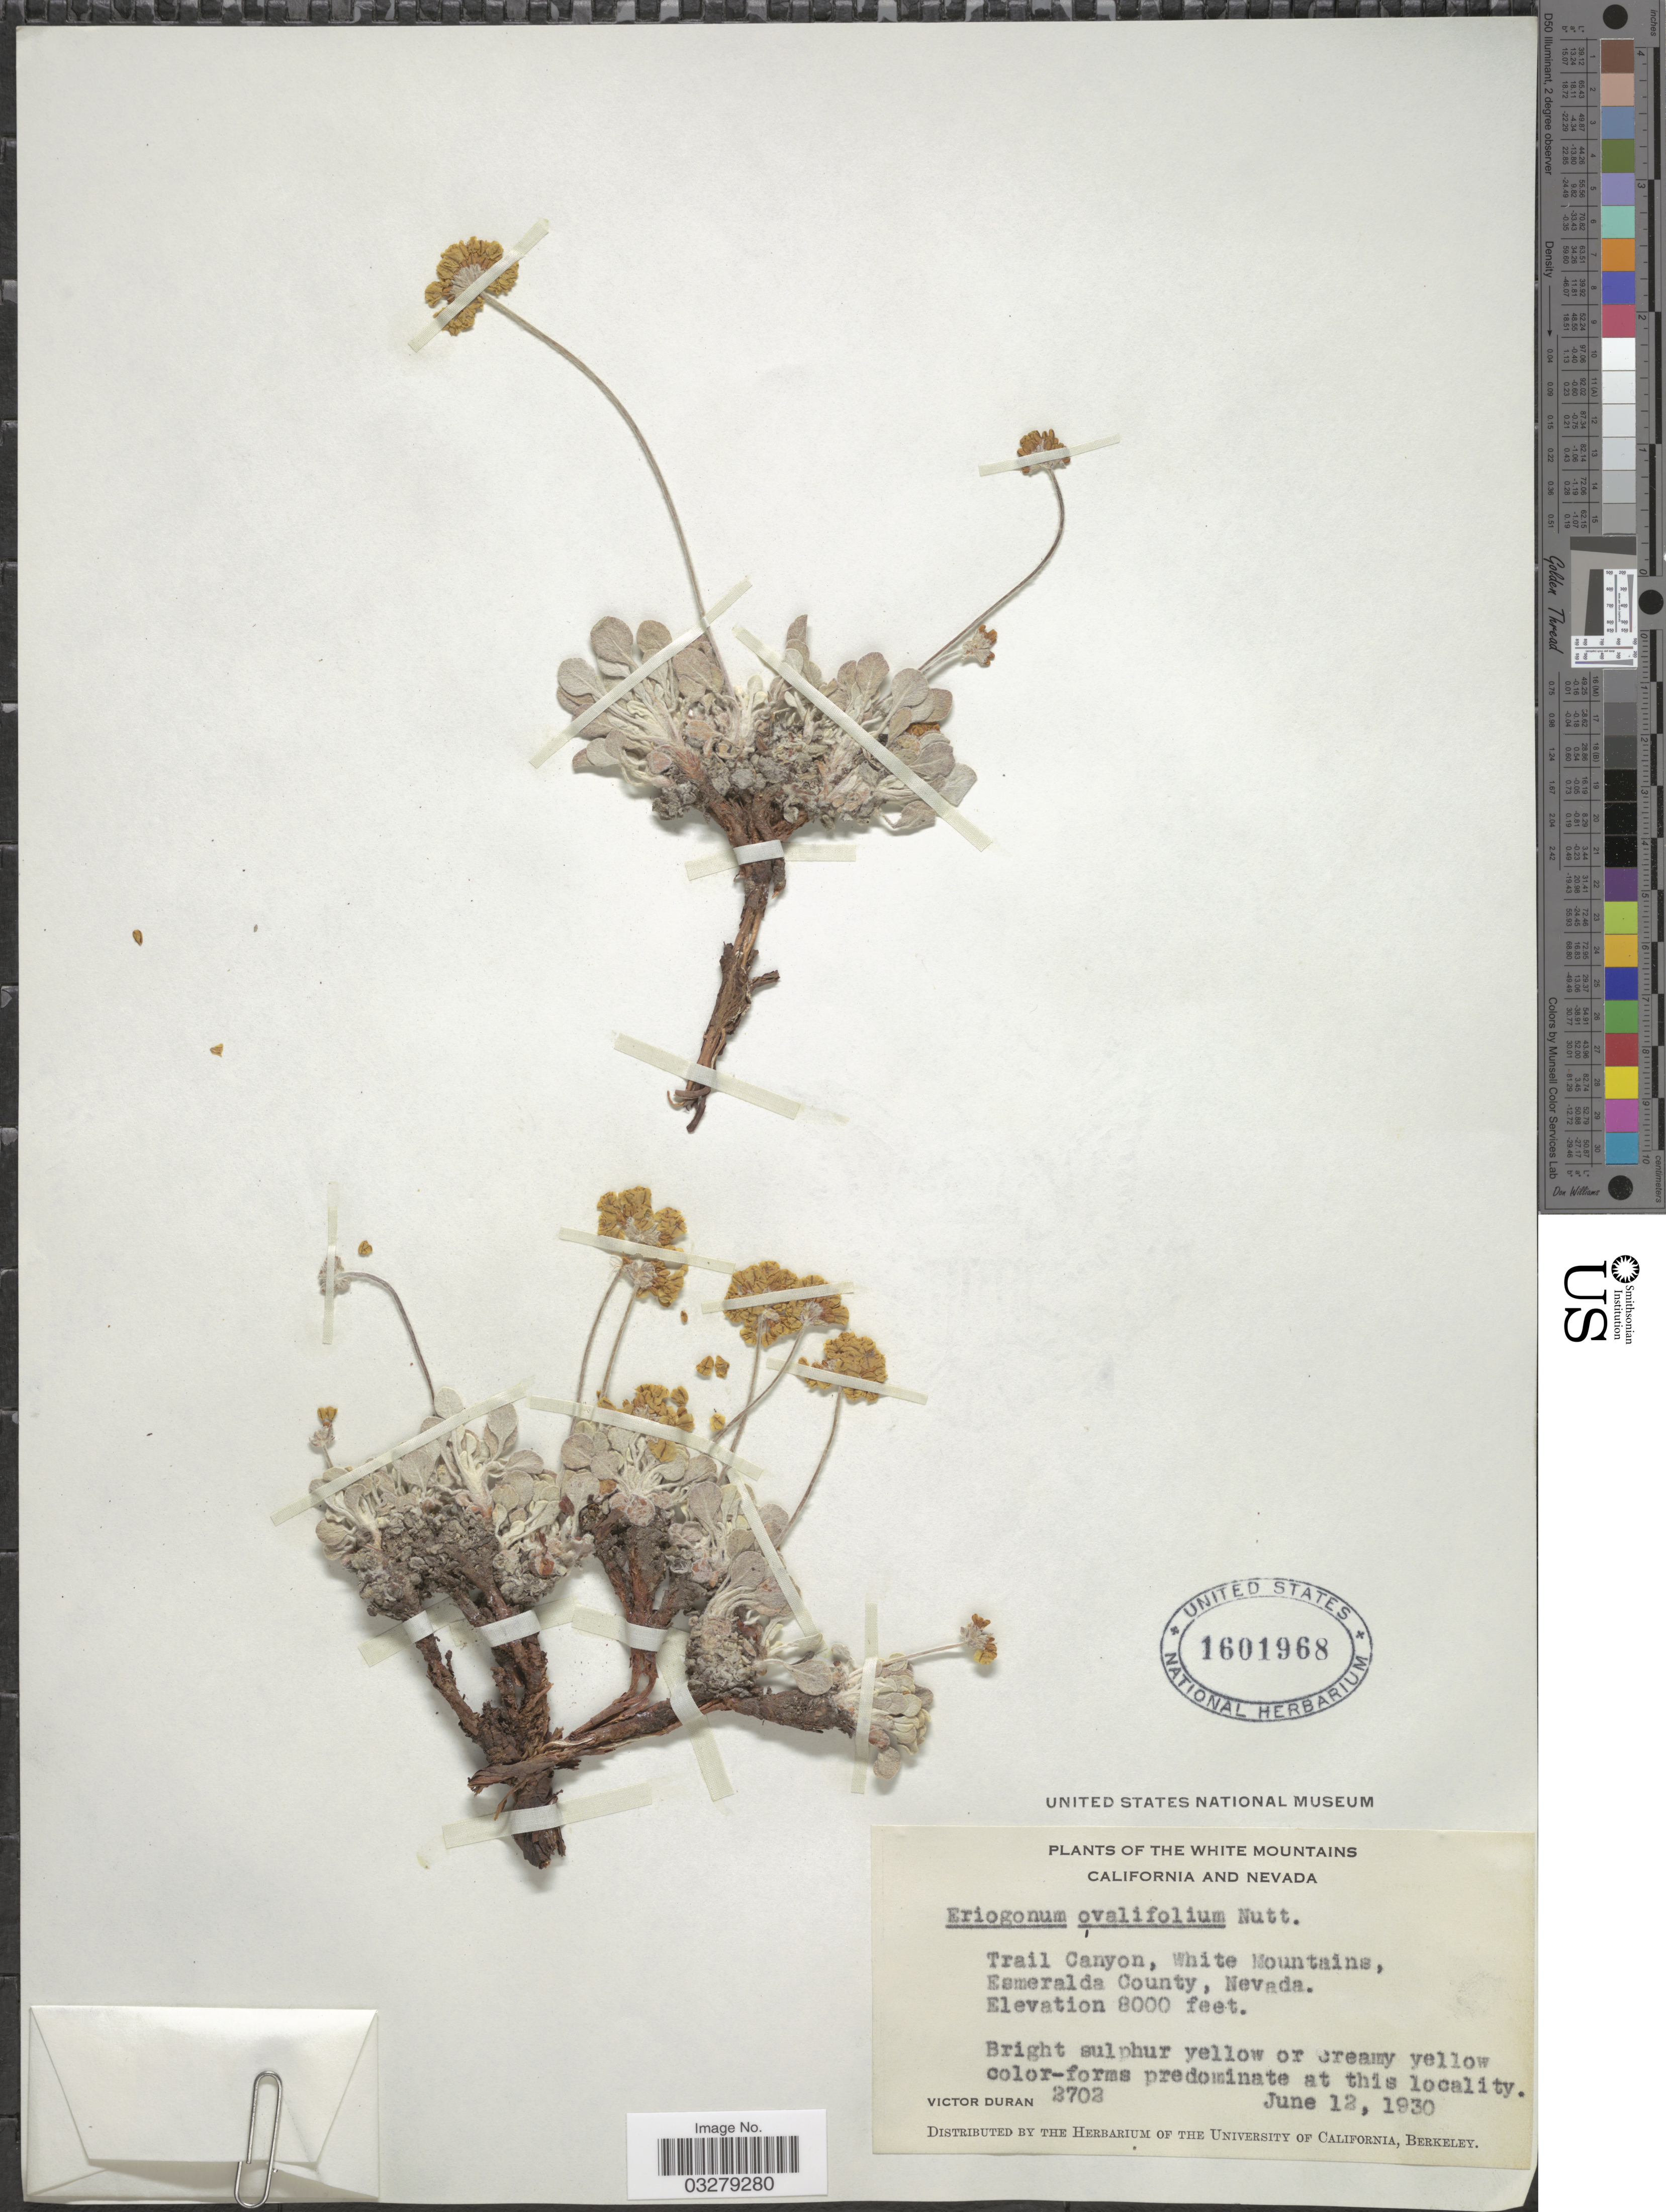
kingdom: Plantae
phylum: Tracheophyta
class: Magnoliopsida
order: Caryophyllales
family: Polygonaceae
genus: Eriogonum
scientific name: Eriogonum ovalifolium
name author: Nutt.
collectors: V. Duran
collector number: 2702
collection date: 1930-06-12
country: United States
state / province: Nevada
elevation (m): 2438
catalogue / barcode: US 1601968